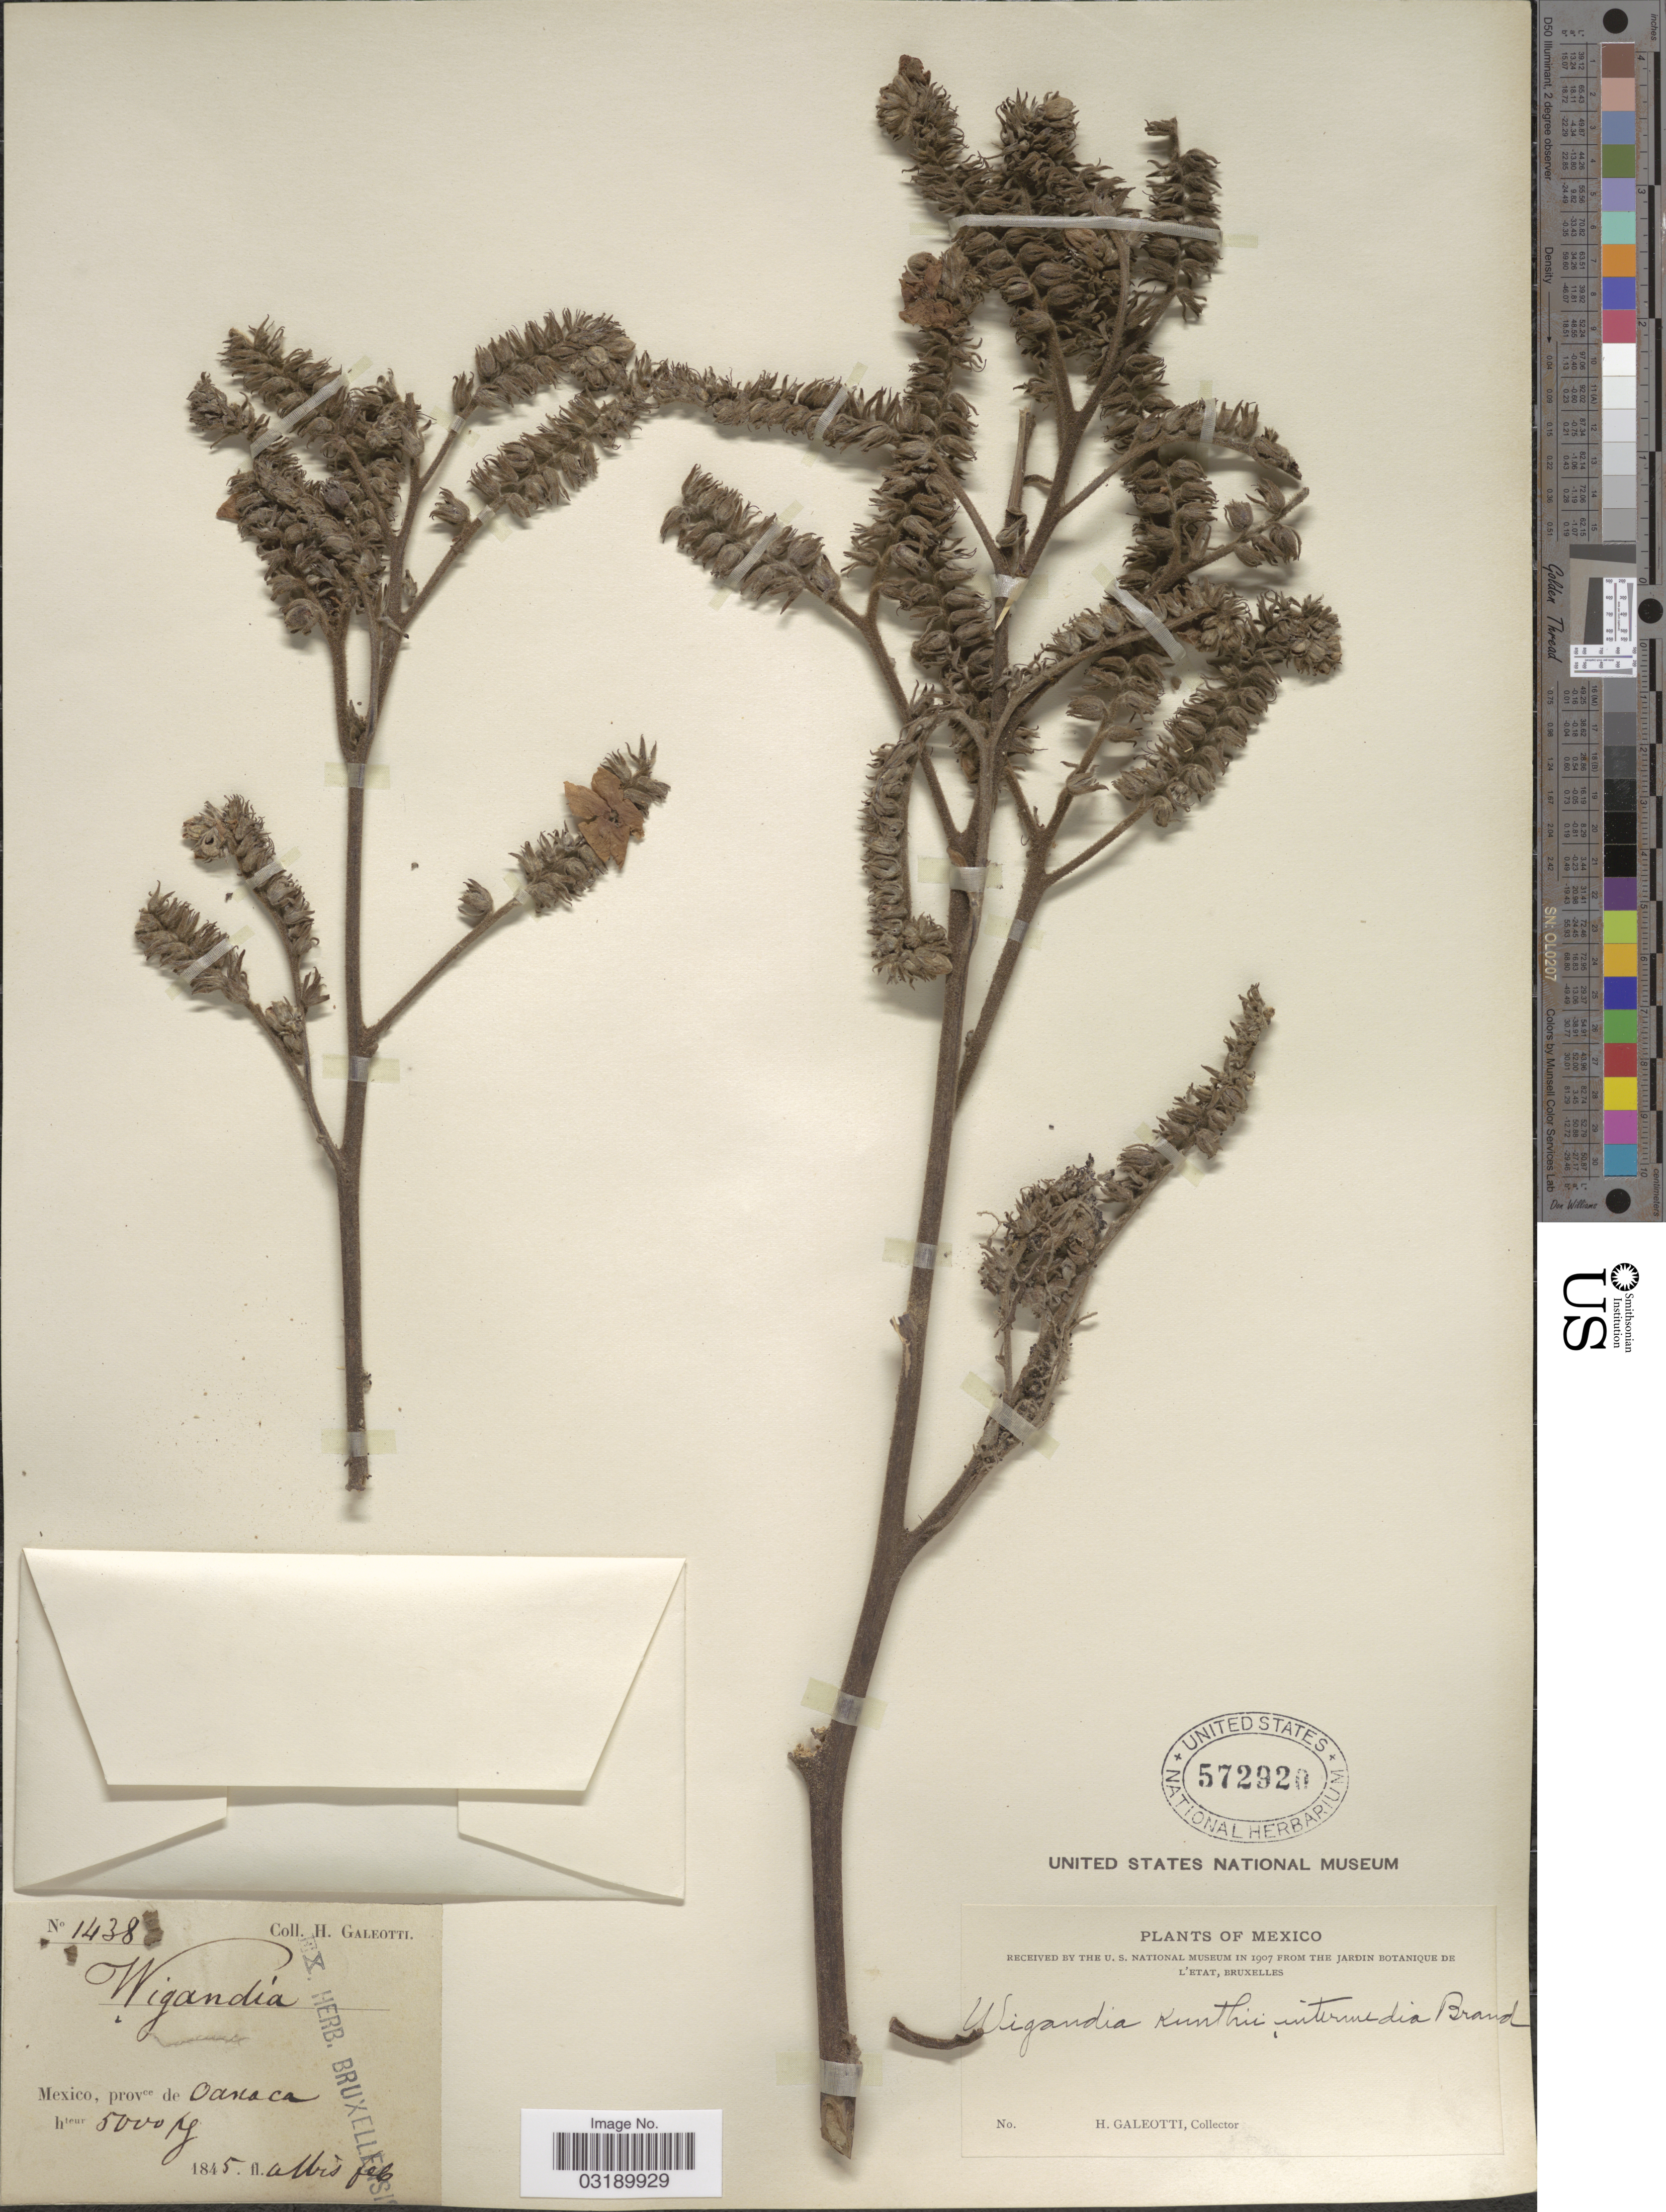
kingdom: Plantae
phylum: Tracheophyta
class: Magnoliopsida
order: Boraginales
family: Namaceae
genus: Wigandia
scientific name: Wigandia kunthii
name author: Choisy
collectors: H. G. Galeotti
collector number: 1438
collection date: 1845-02/1845-04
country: Mexico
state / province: Oaxaca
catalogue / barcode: US 572920